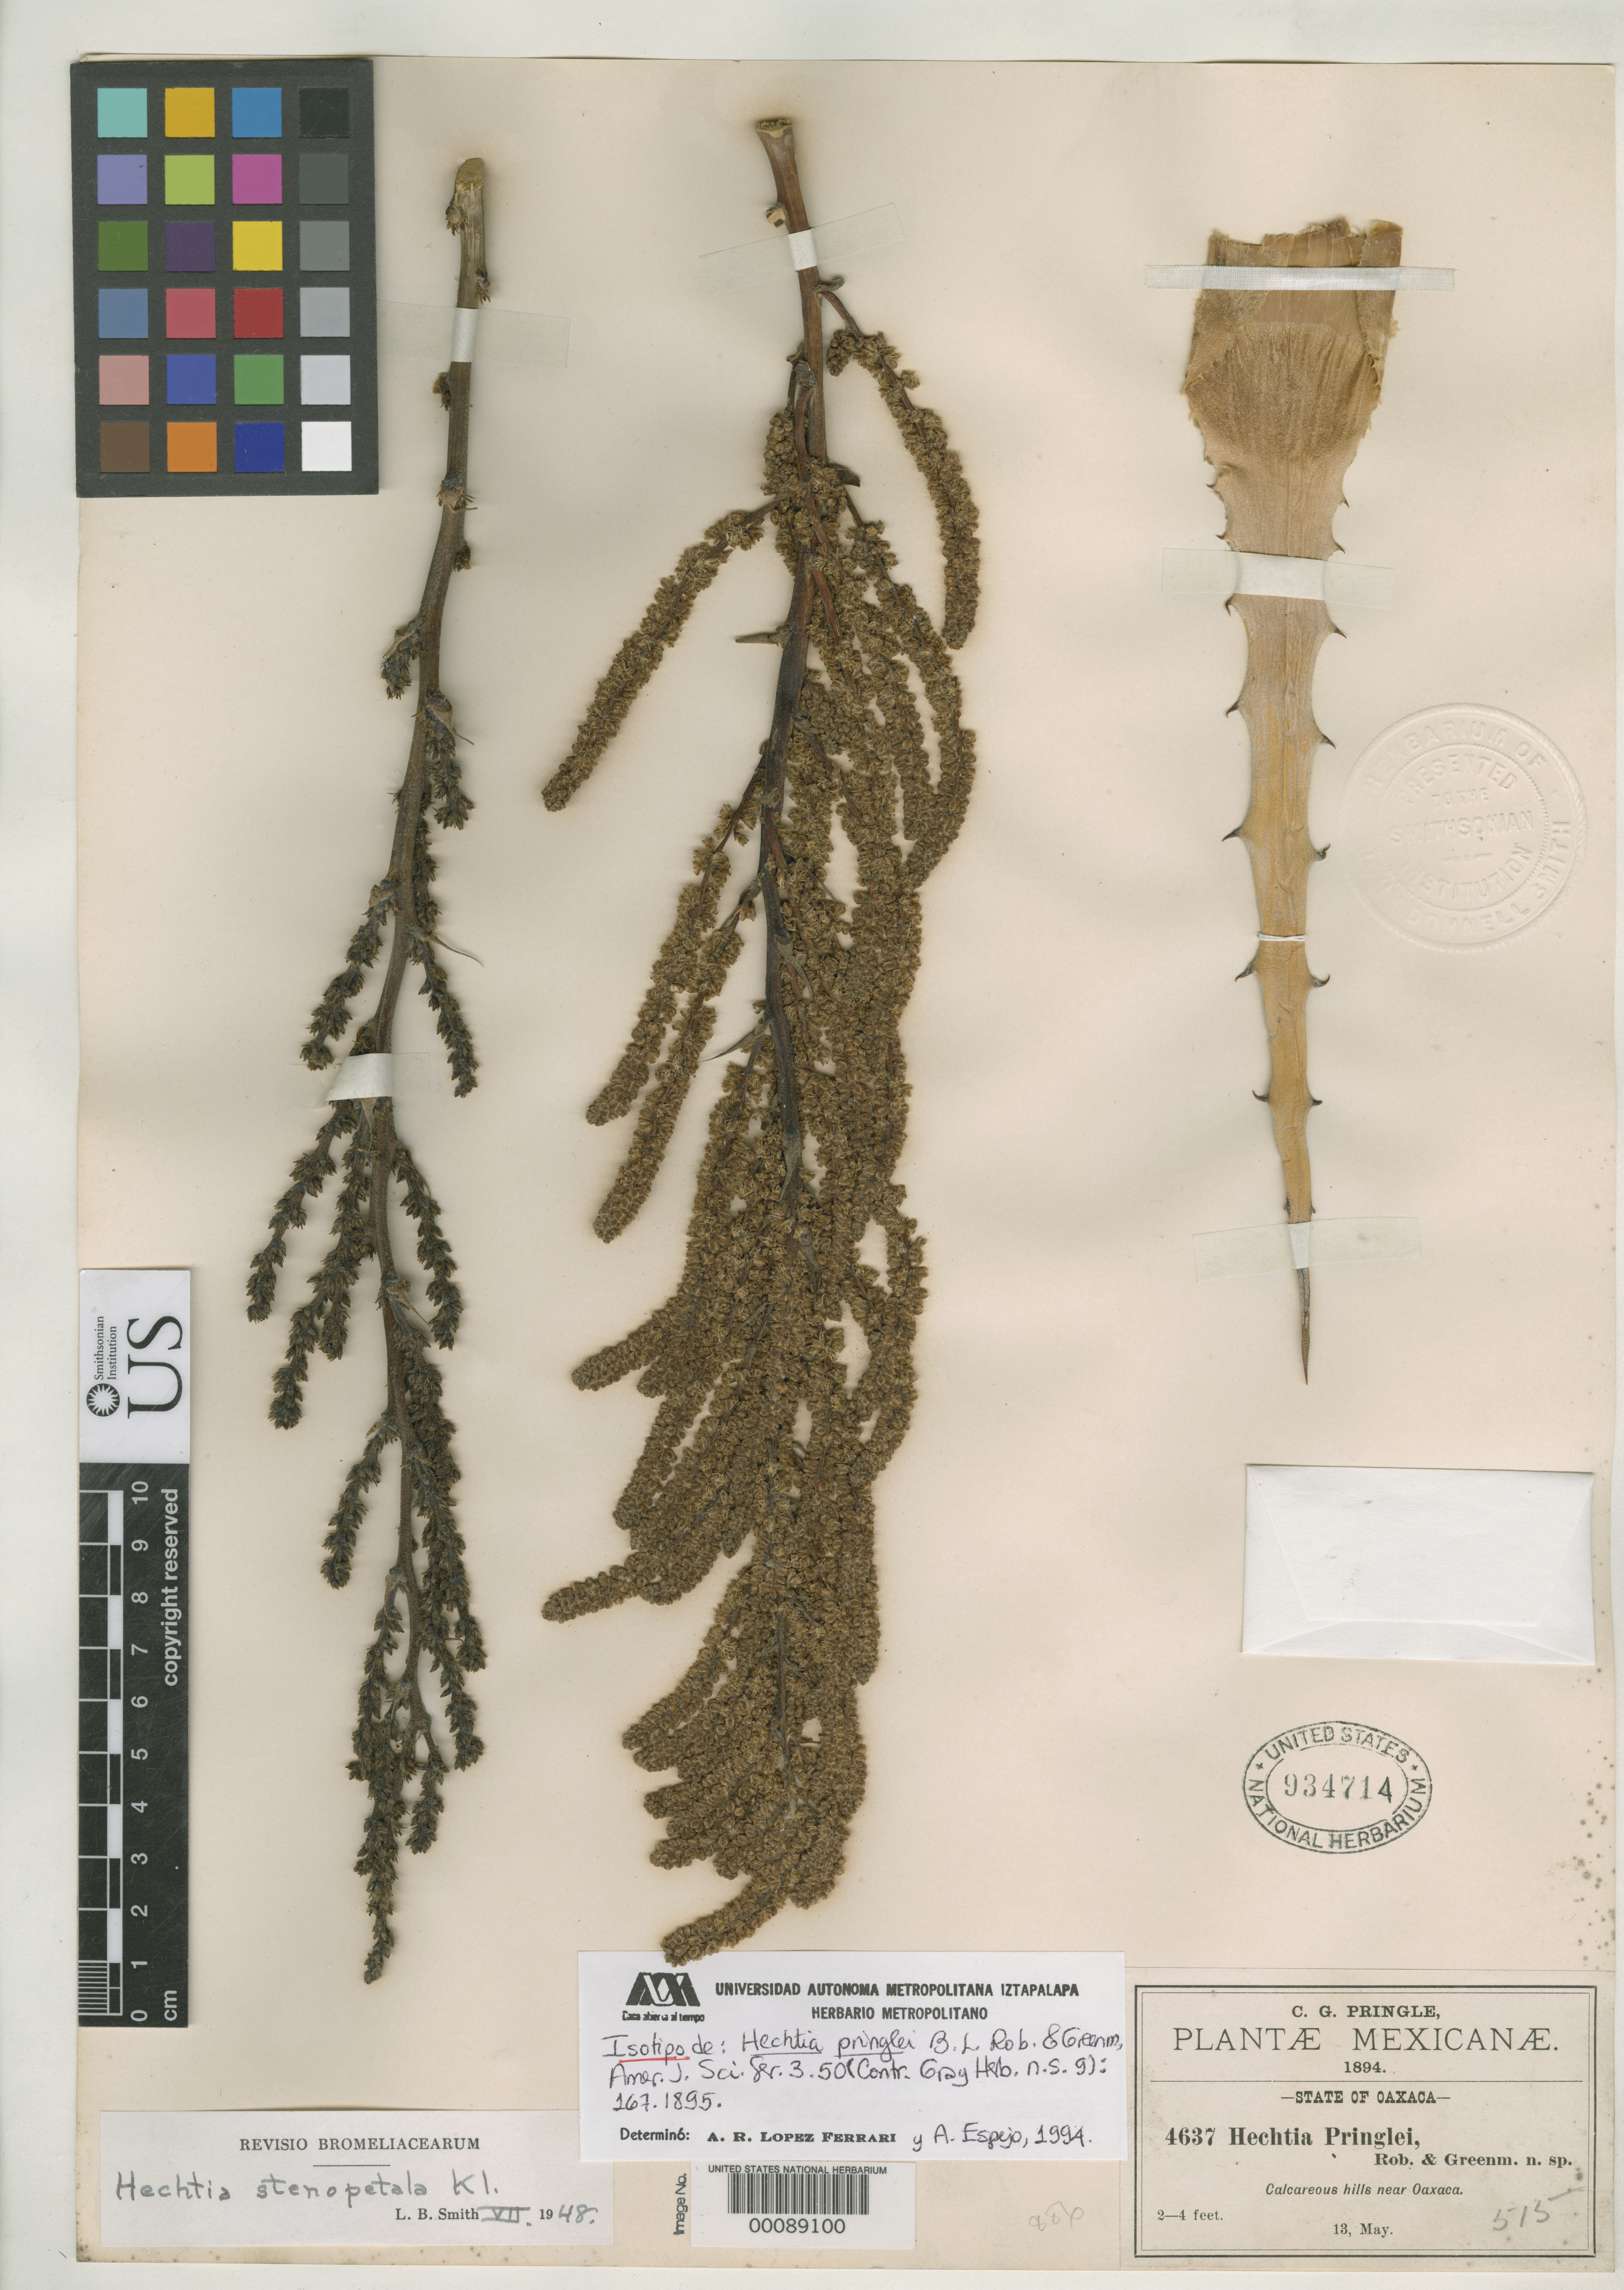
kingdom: Plantae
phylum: Tracheophyta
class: Liliopsida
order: Poales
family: Bromeliaceae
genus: Hechtia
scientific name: Hechtia pringlei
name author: B.L. Rob. & Greenm.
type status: Isotype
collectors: C. G. Pringle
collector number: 4637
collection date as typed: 13 May 1894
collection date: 1894-05-13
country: Mexico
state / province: Oaxaca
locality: Hills near Oaxaca.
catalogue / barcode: US 934714